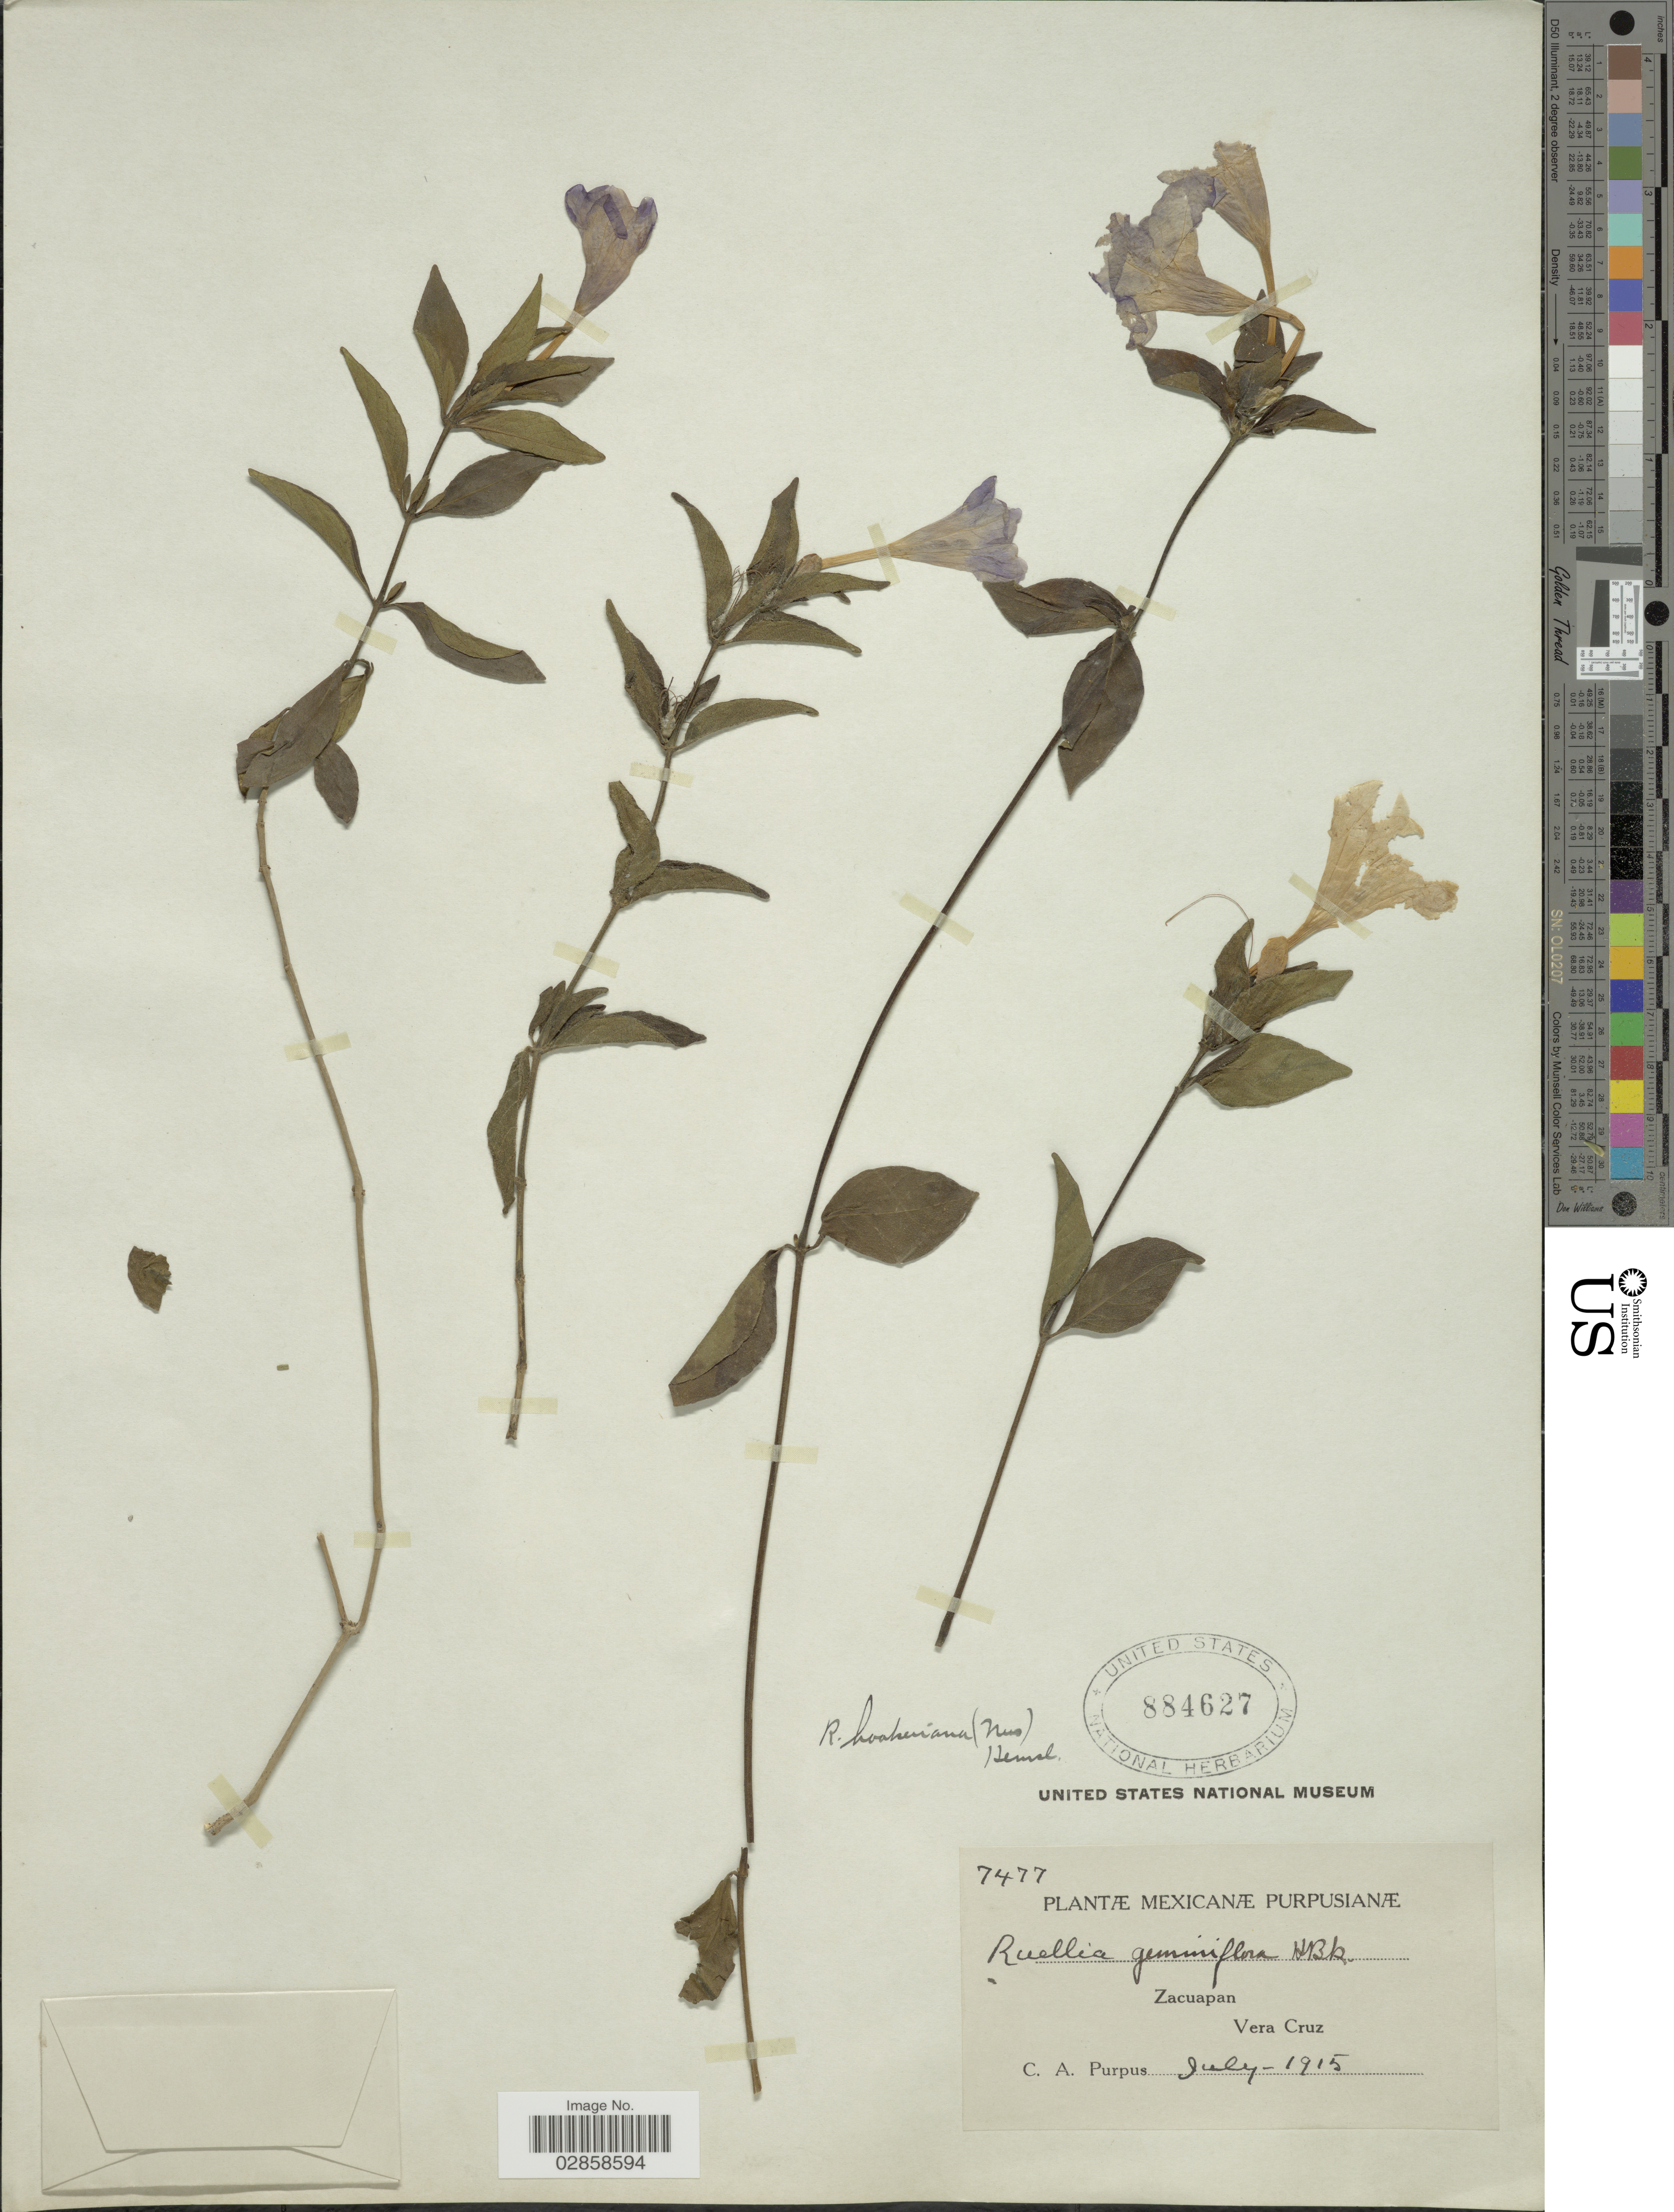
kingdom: Plantae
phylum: Tracheophyta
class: Magnoliopsida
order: Lamiales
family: Acanthaceae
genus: Ruellia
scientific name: Ruellia hookeriana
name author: (Nees) Hemsl.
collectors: C. A. Purpus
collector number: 7477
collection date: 1915-07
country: Mexico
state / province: Veracruz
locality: Zacuapan. Vera Cruz.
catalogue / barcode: US 884627